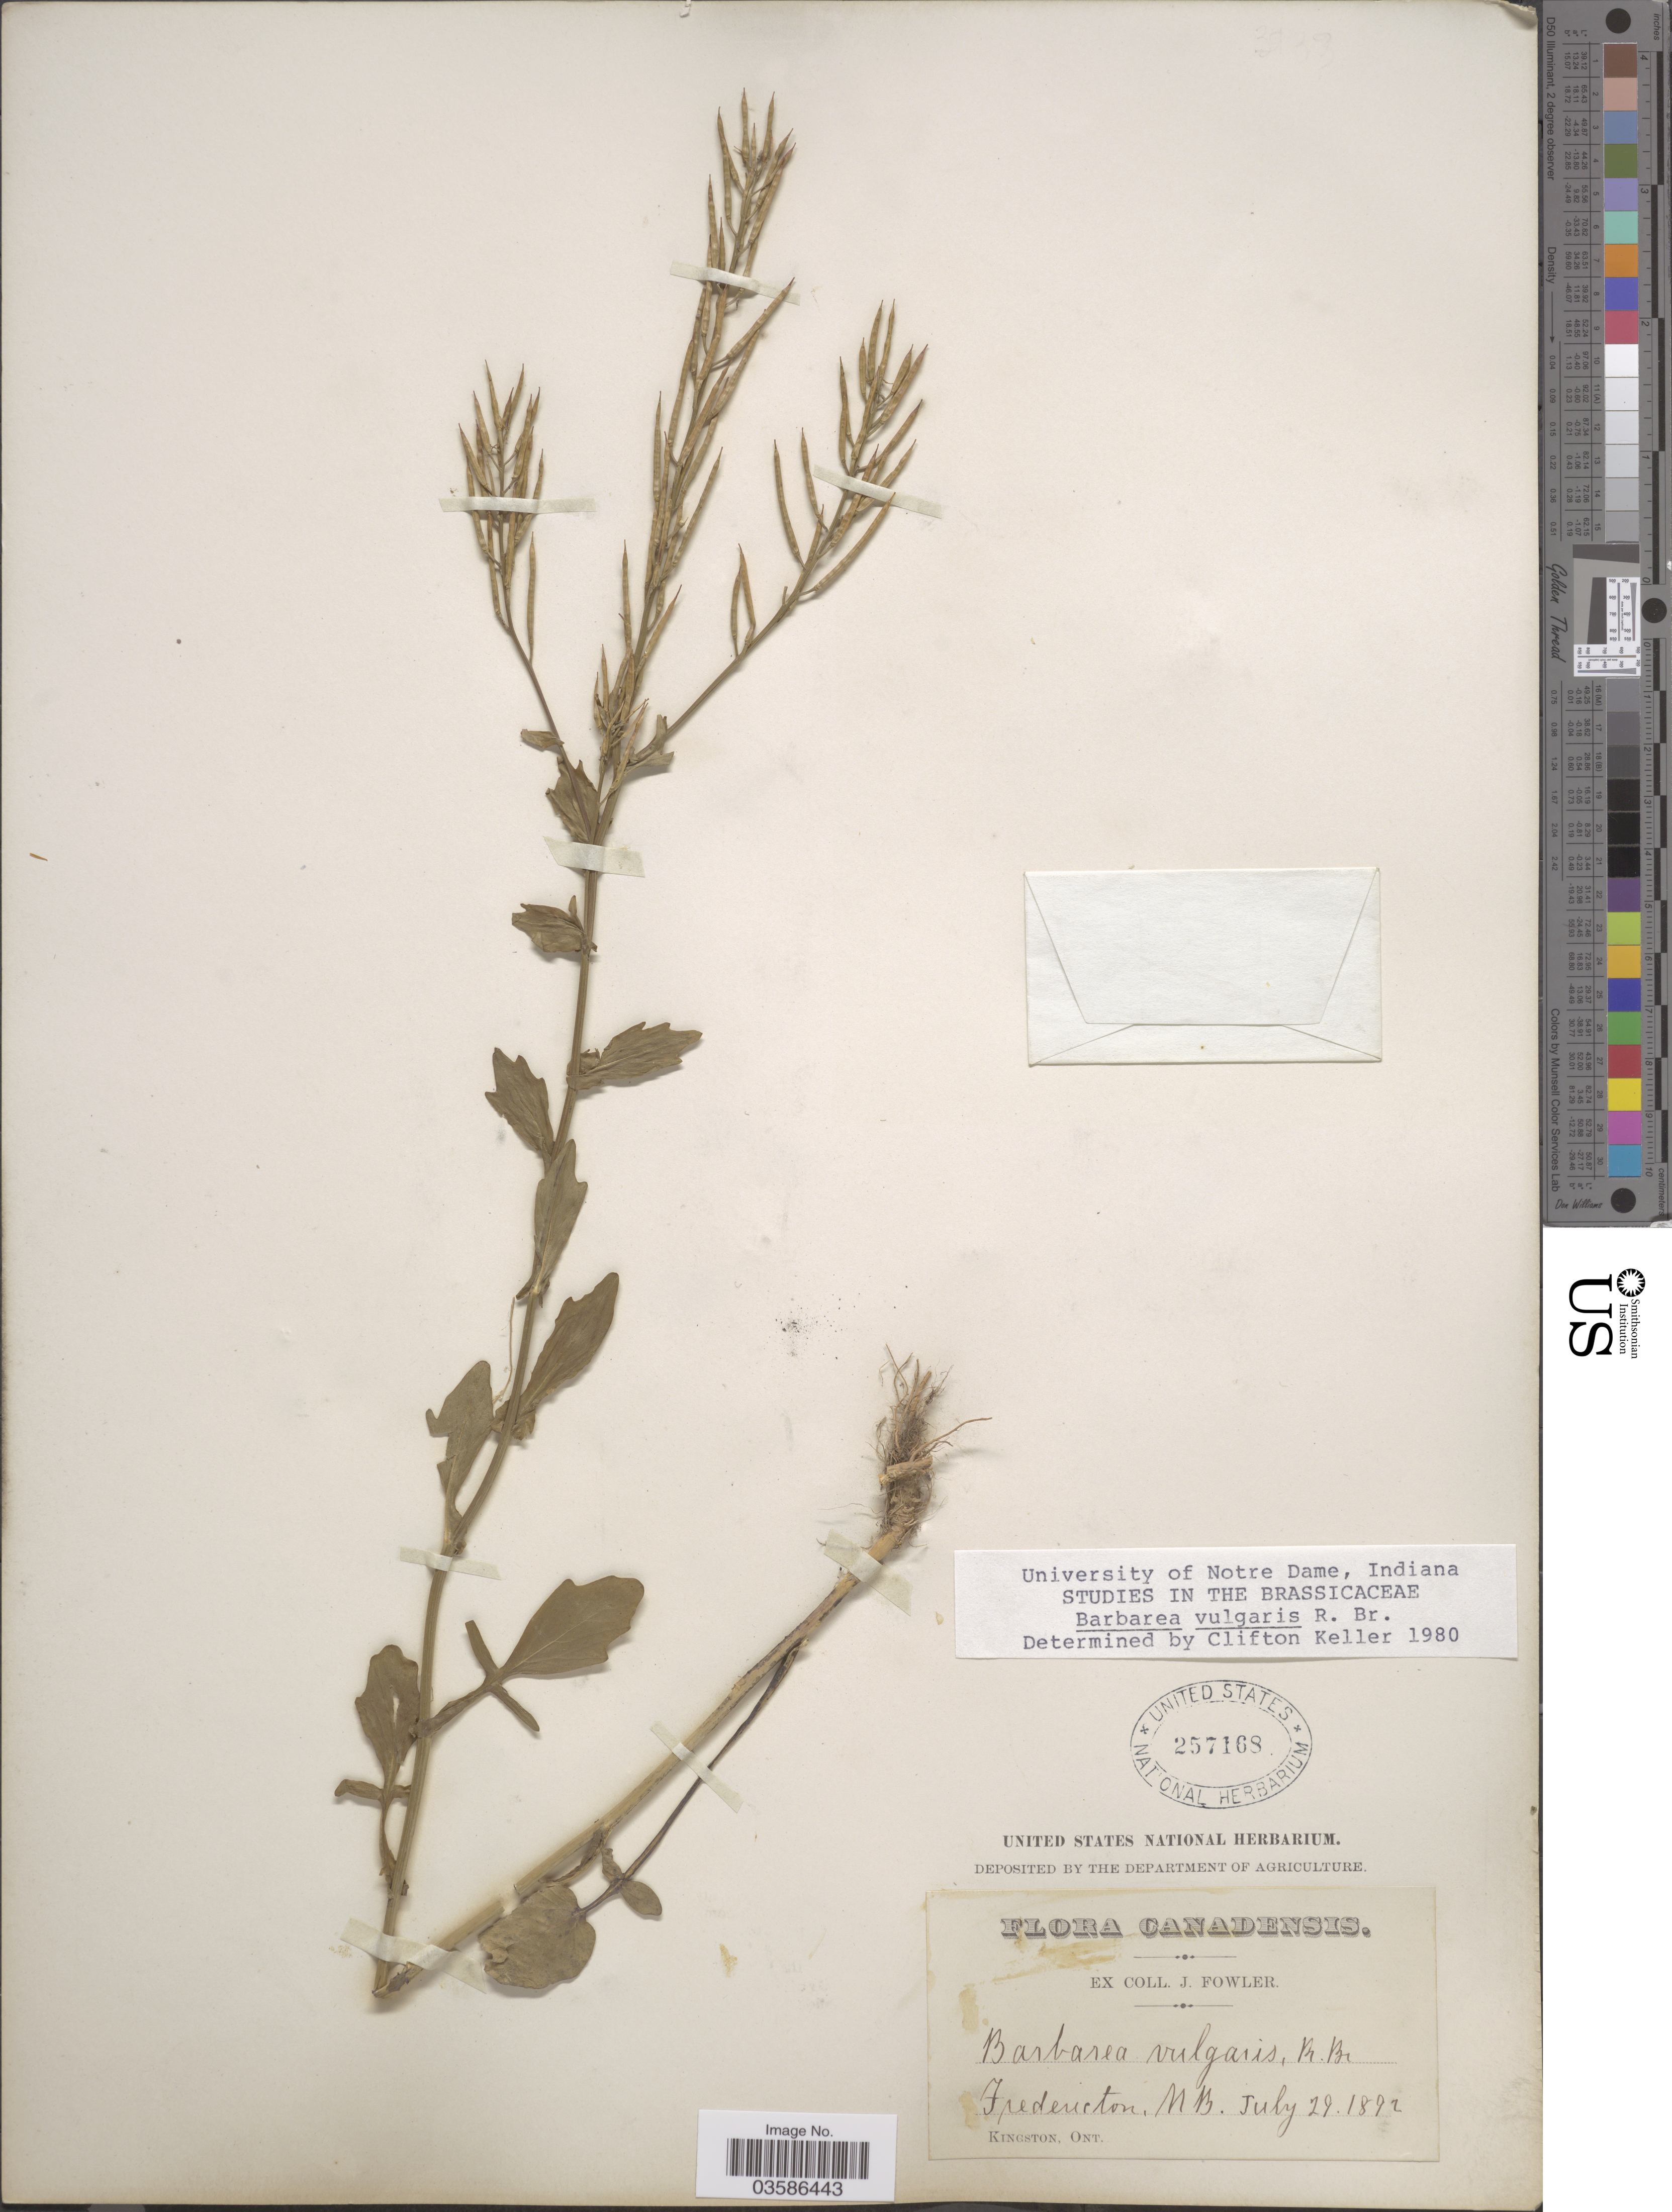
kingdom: Plantae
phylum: Tracheophyta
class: Magnoliopsida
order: Brassicales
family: Brassicaceae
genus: Barbarea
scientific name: Barbarea vulgaris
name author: W.T. Aiton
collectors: J. Fowler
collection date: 1892-07-29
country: Canada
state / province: New Brunswick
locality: Fredericton.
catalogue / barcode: US 257168